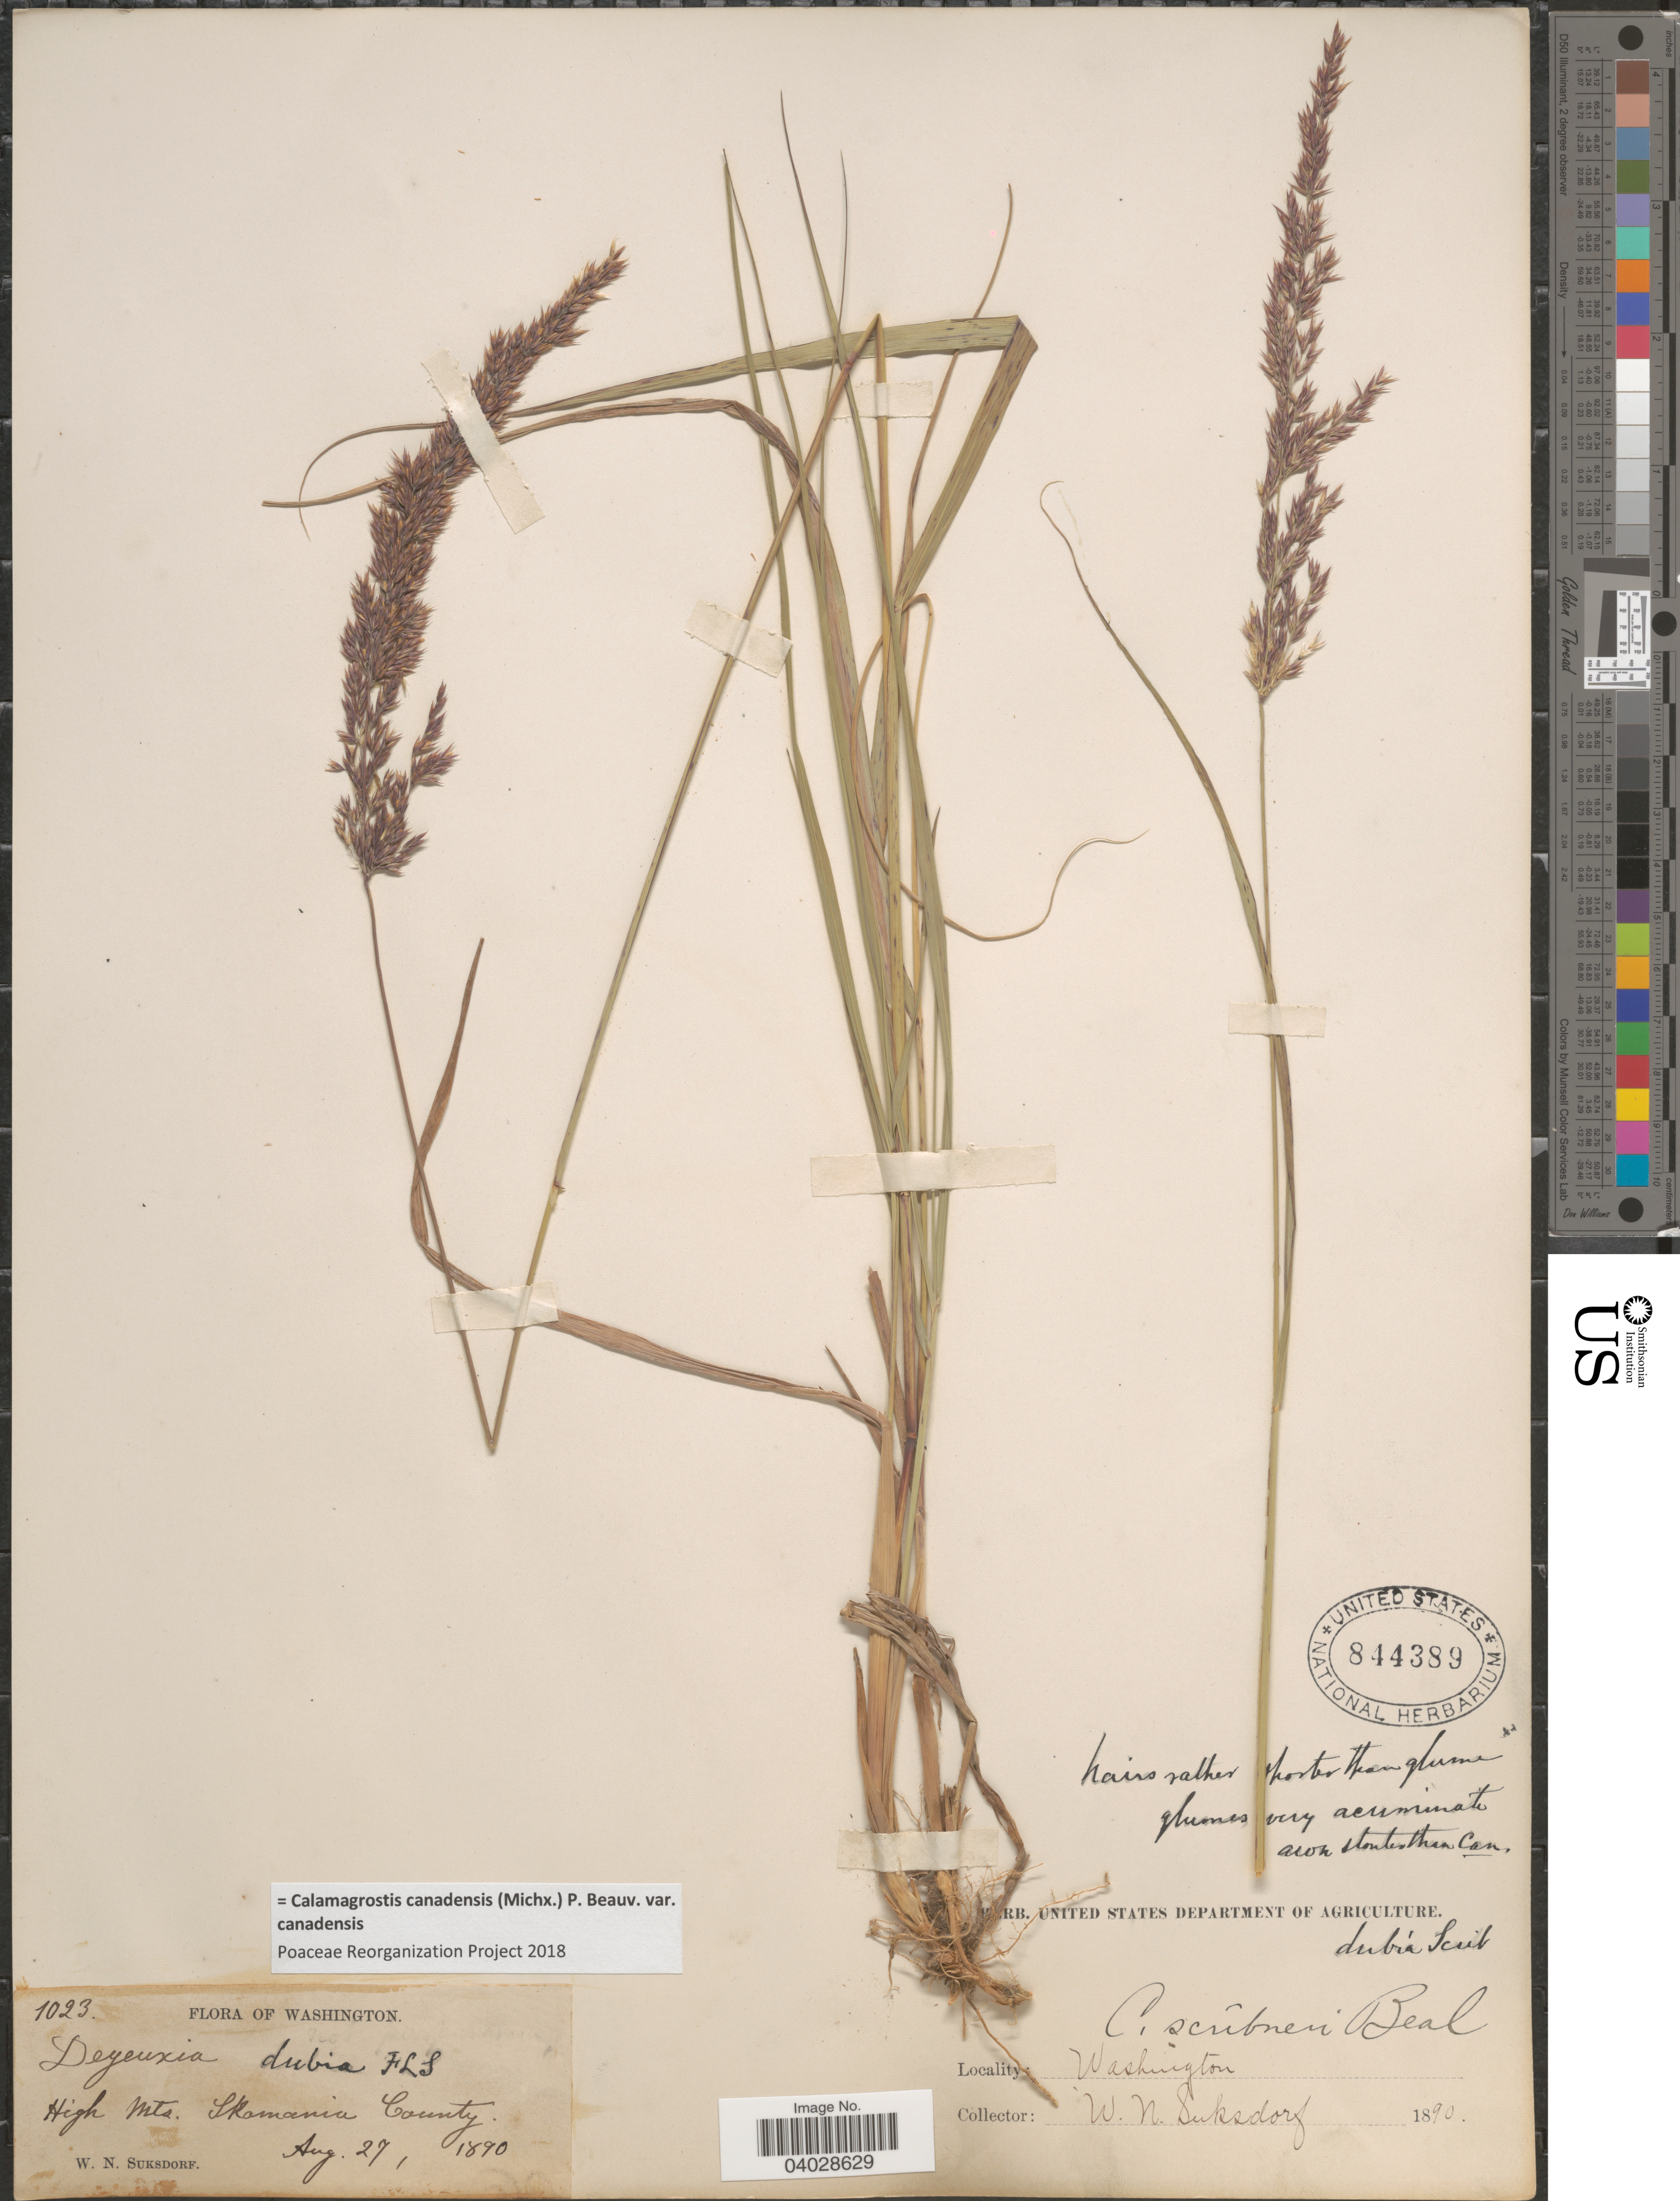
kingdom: Plantae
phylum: Tracheophyta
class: Liliopsida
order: Poales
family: Poaceae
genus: Calamagrostis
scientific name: Calamagrostis canadensis var. canadensis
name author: (Michx.) P. Beauv.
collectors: W. N. Suksdorf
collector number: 1023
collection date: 1890-08-27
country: United States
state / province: Washington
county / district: Skamania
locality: High Mts. Skamania County.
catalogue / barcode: US 844389